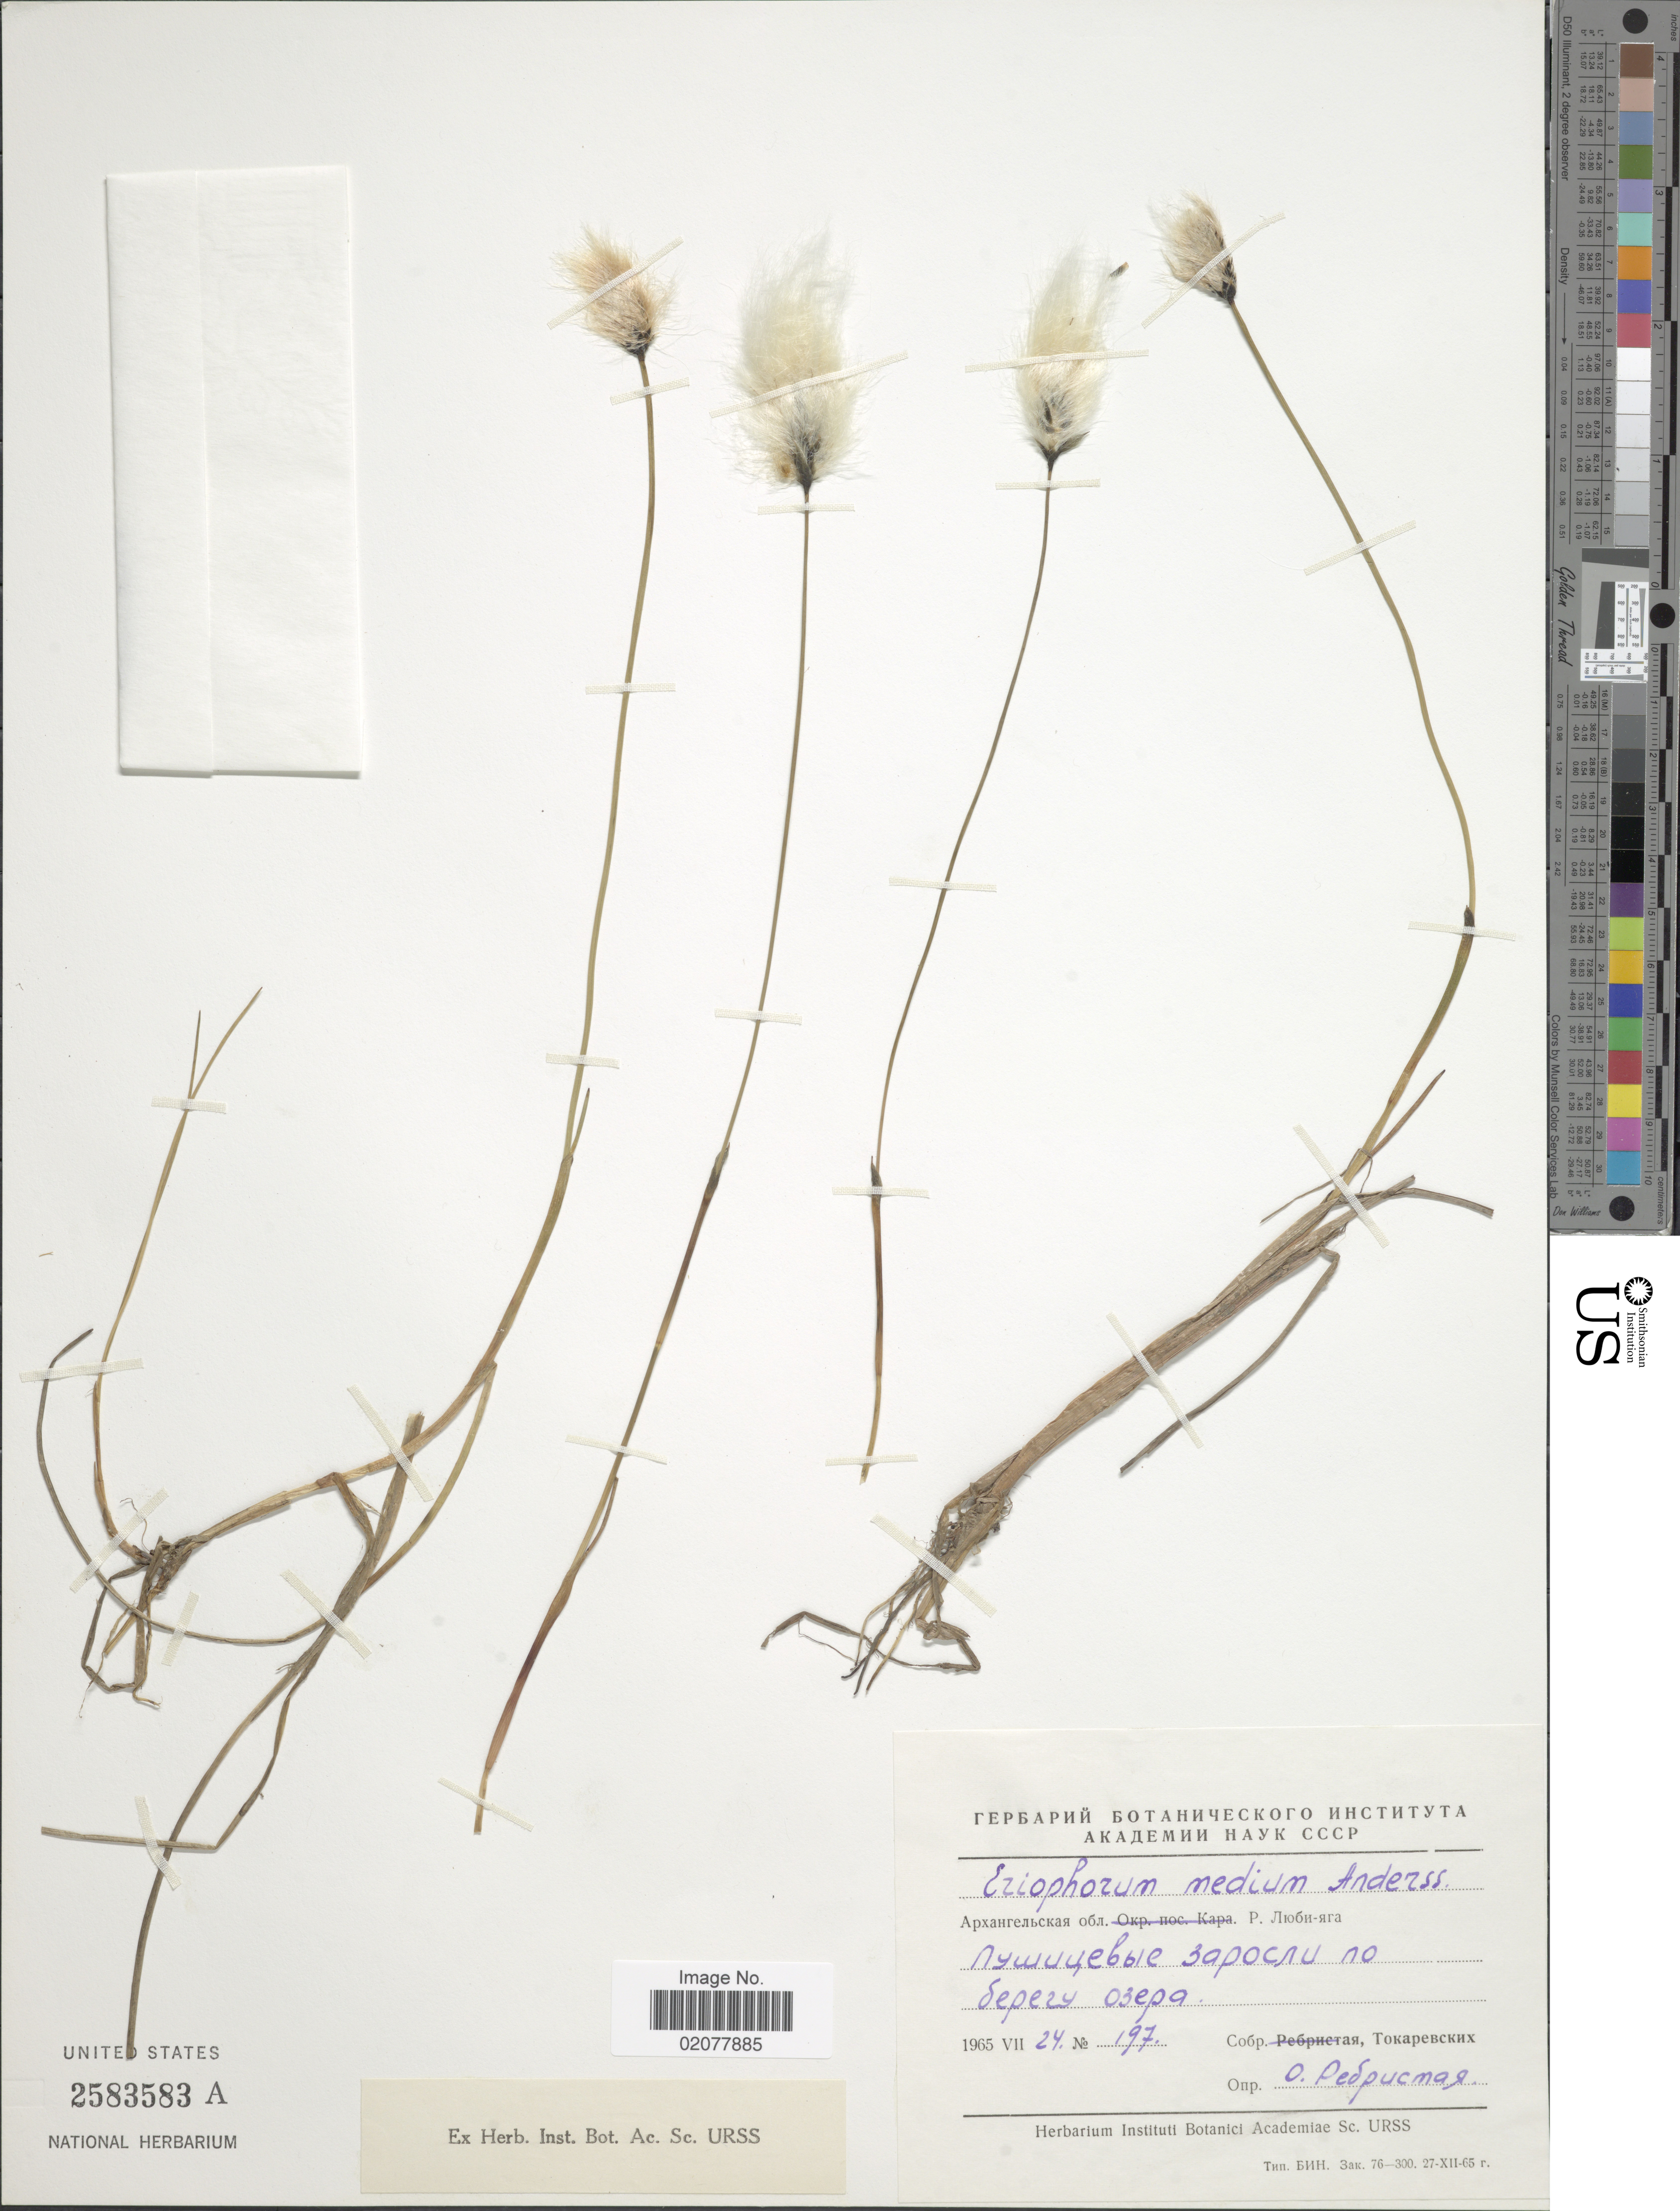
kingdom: Plantae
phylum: Tracheophyta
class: Liliopsida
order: Poales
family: Cyperaceae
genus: Eriophorum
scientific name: Eriophorum x medium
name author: Andersson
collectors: S. Tokarevskikh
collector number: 197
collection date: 1965-07-24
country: Russian Federation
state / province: Arkhangelsk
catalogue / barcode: US 2583583A